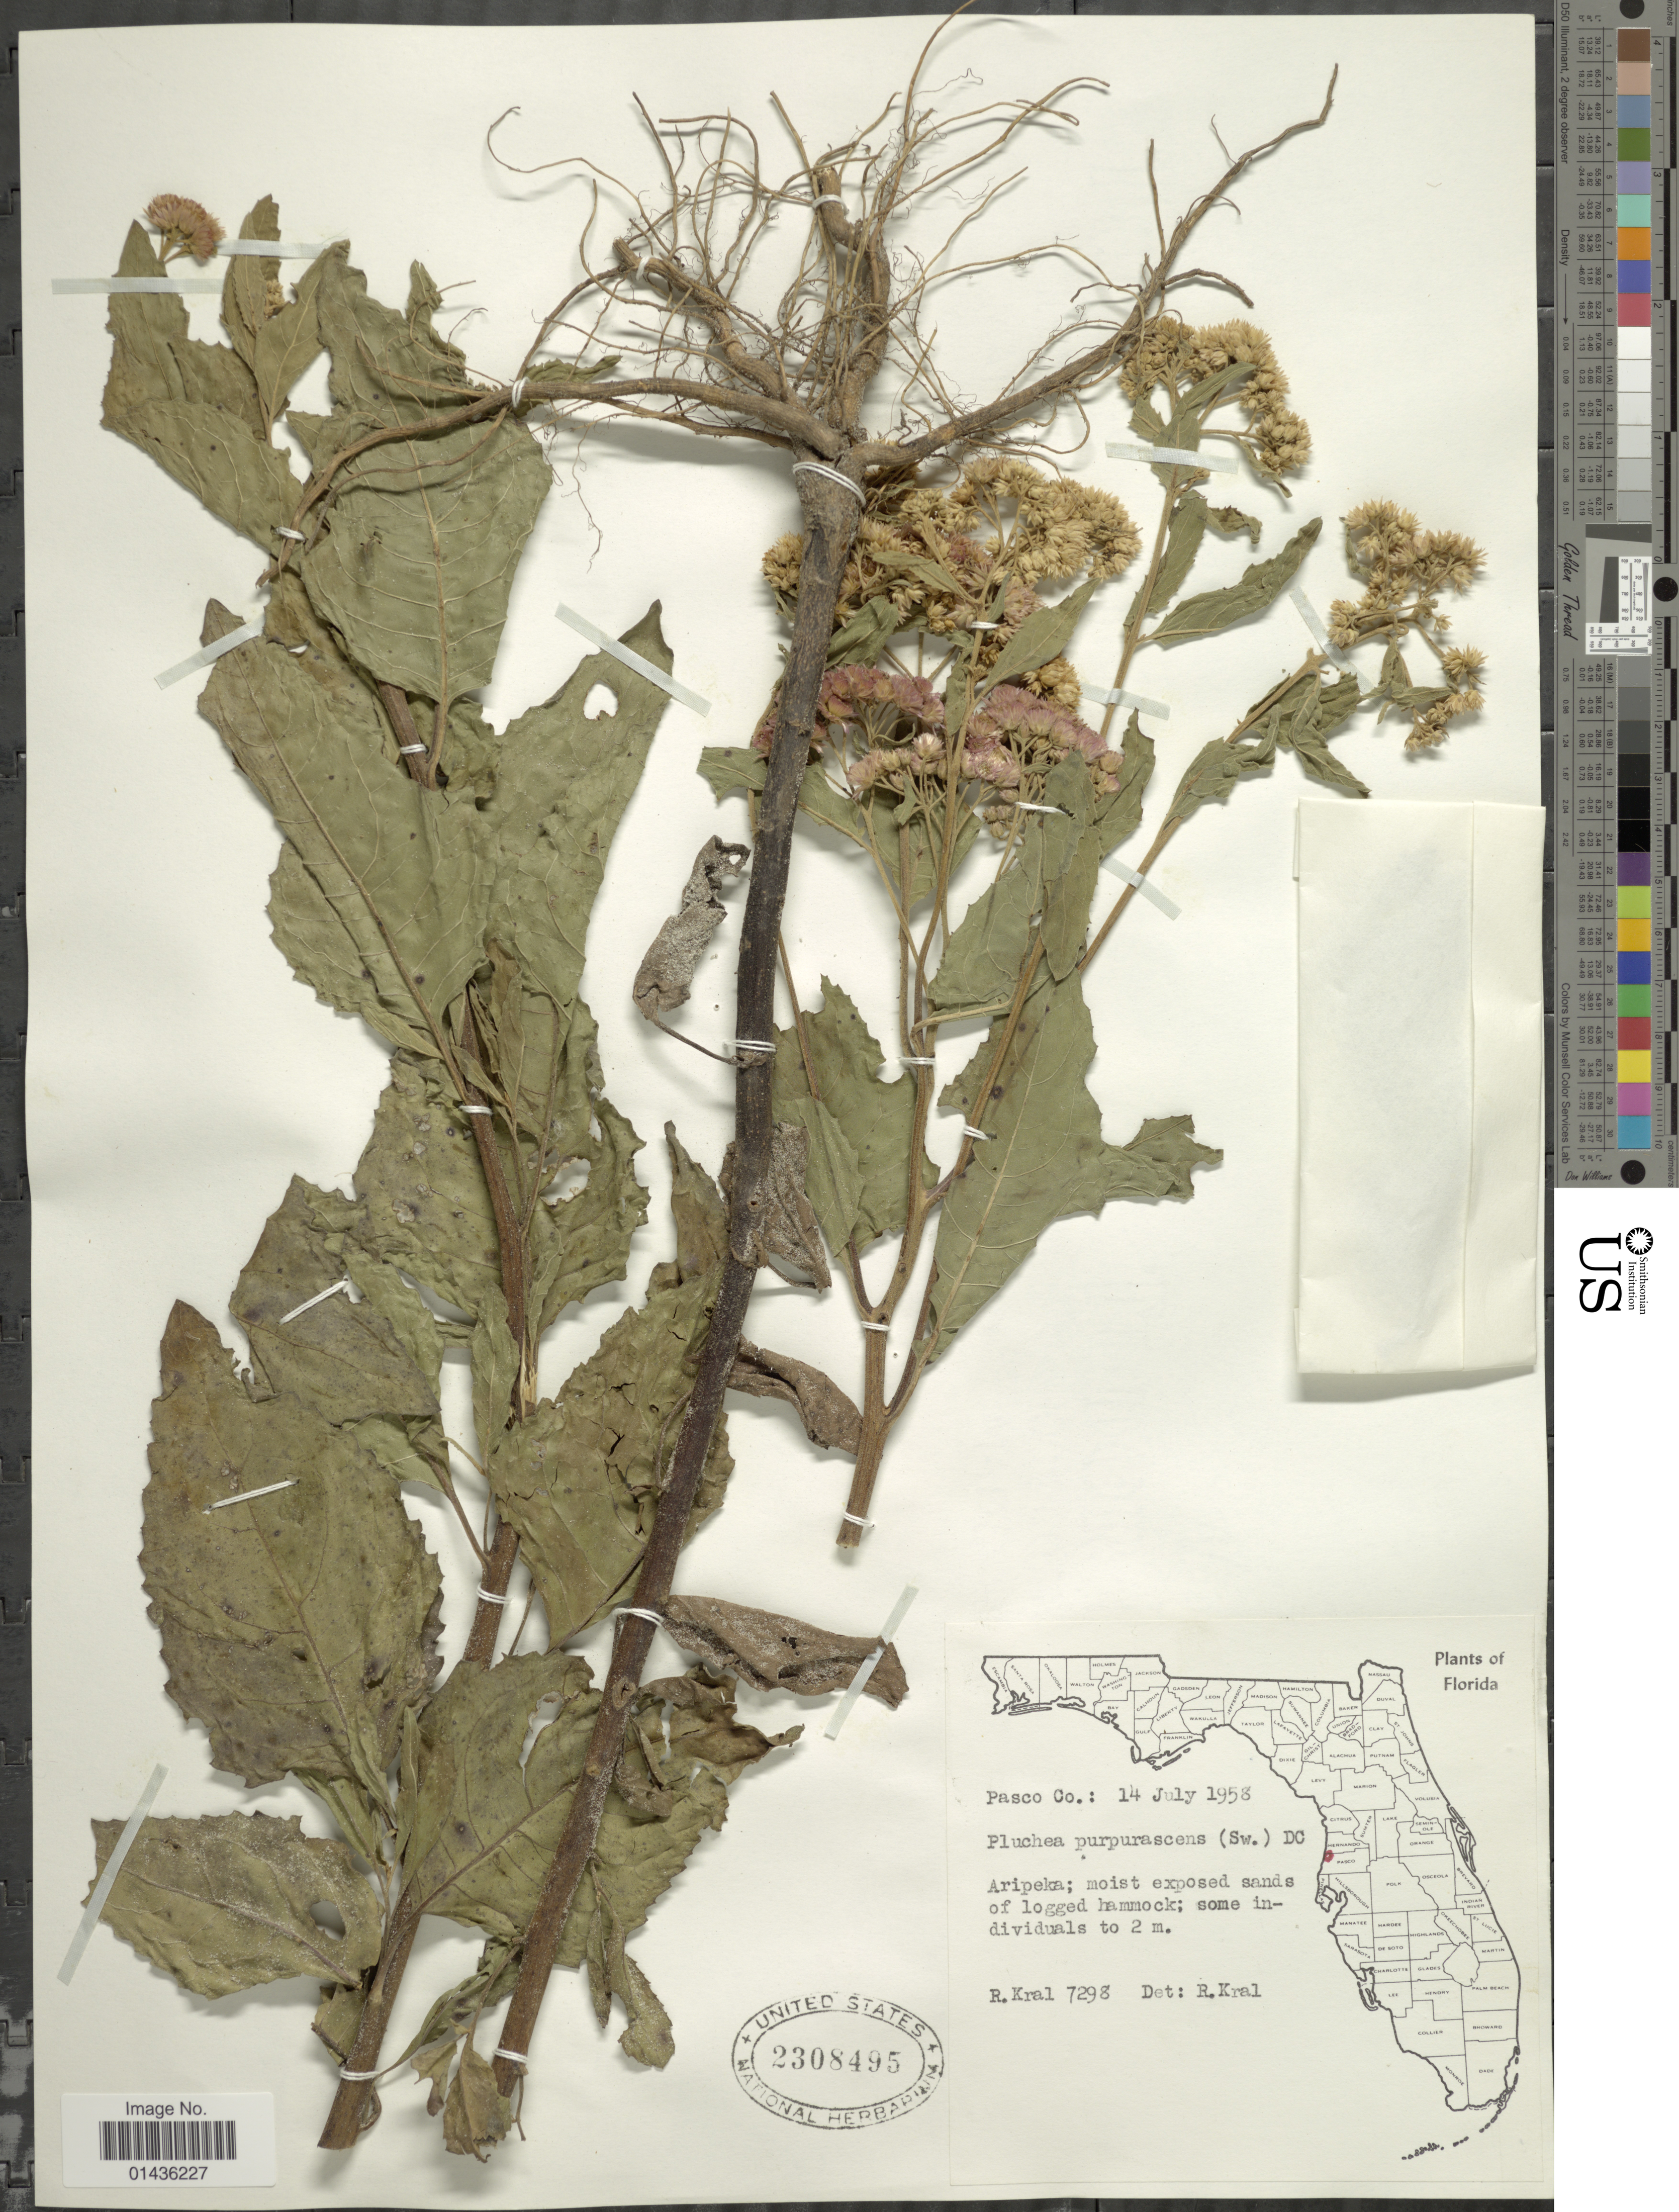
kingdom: Plantae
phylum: Tracheophyta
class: Magnoliopsida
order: Asterales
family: Asteraceae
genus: Pluchea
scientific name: Pluchea odorata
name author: (L.) Cass.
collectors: R. Kral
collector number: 7298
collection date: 1958-07-14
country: United States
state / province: Florida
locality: Pasco Co., Aripeka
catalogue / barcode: US 2308495